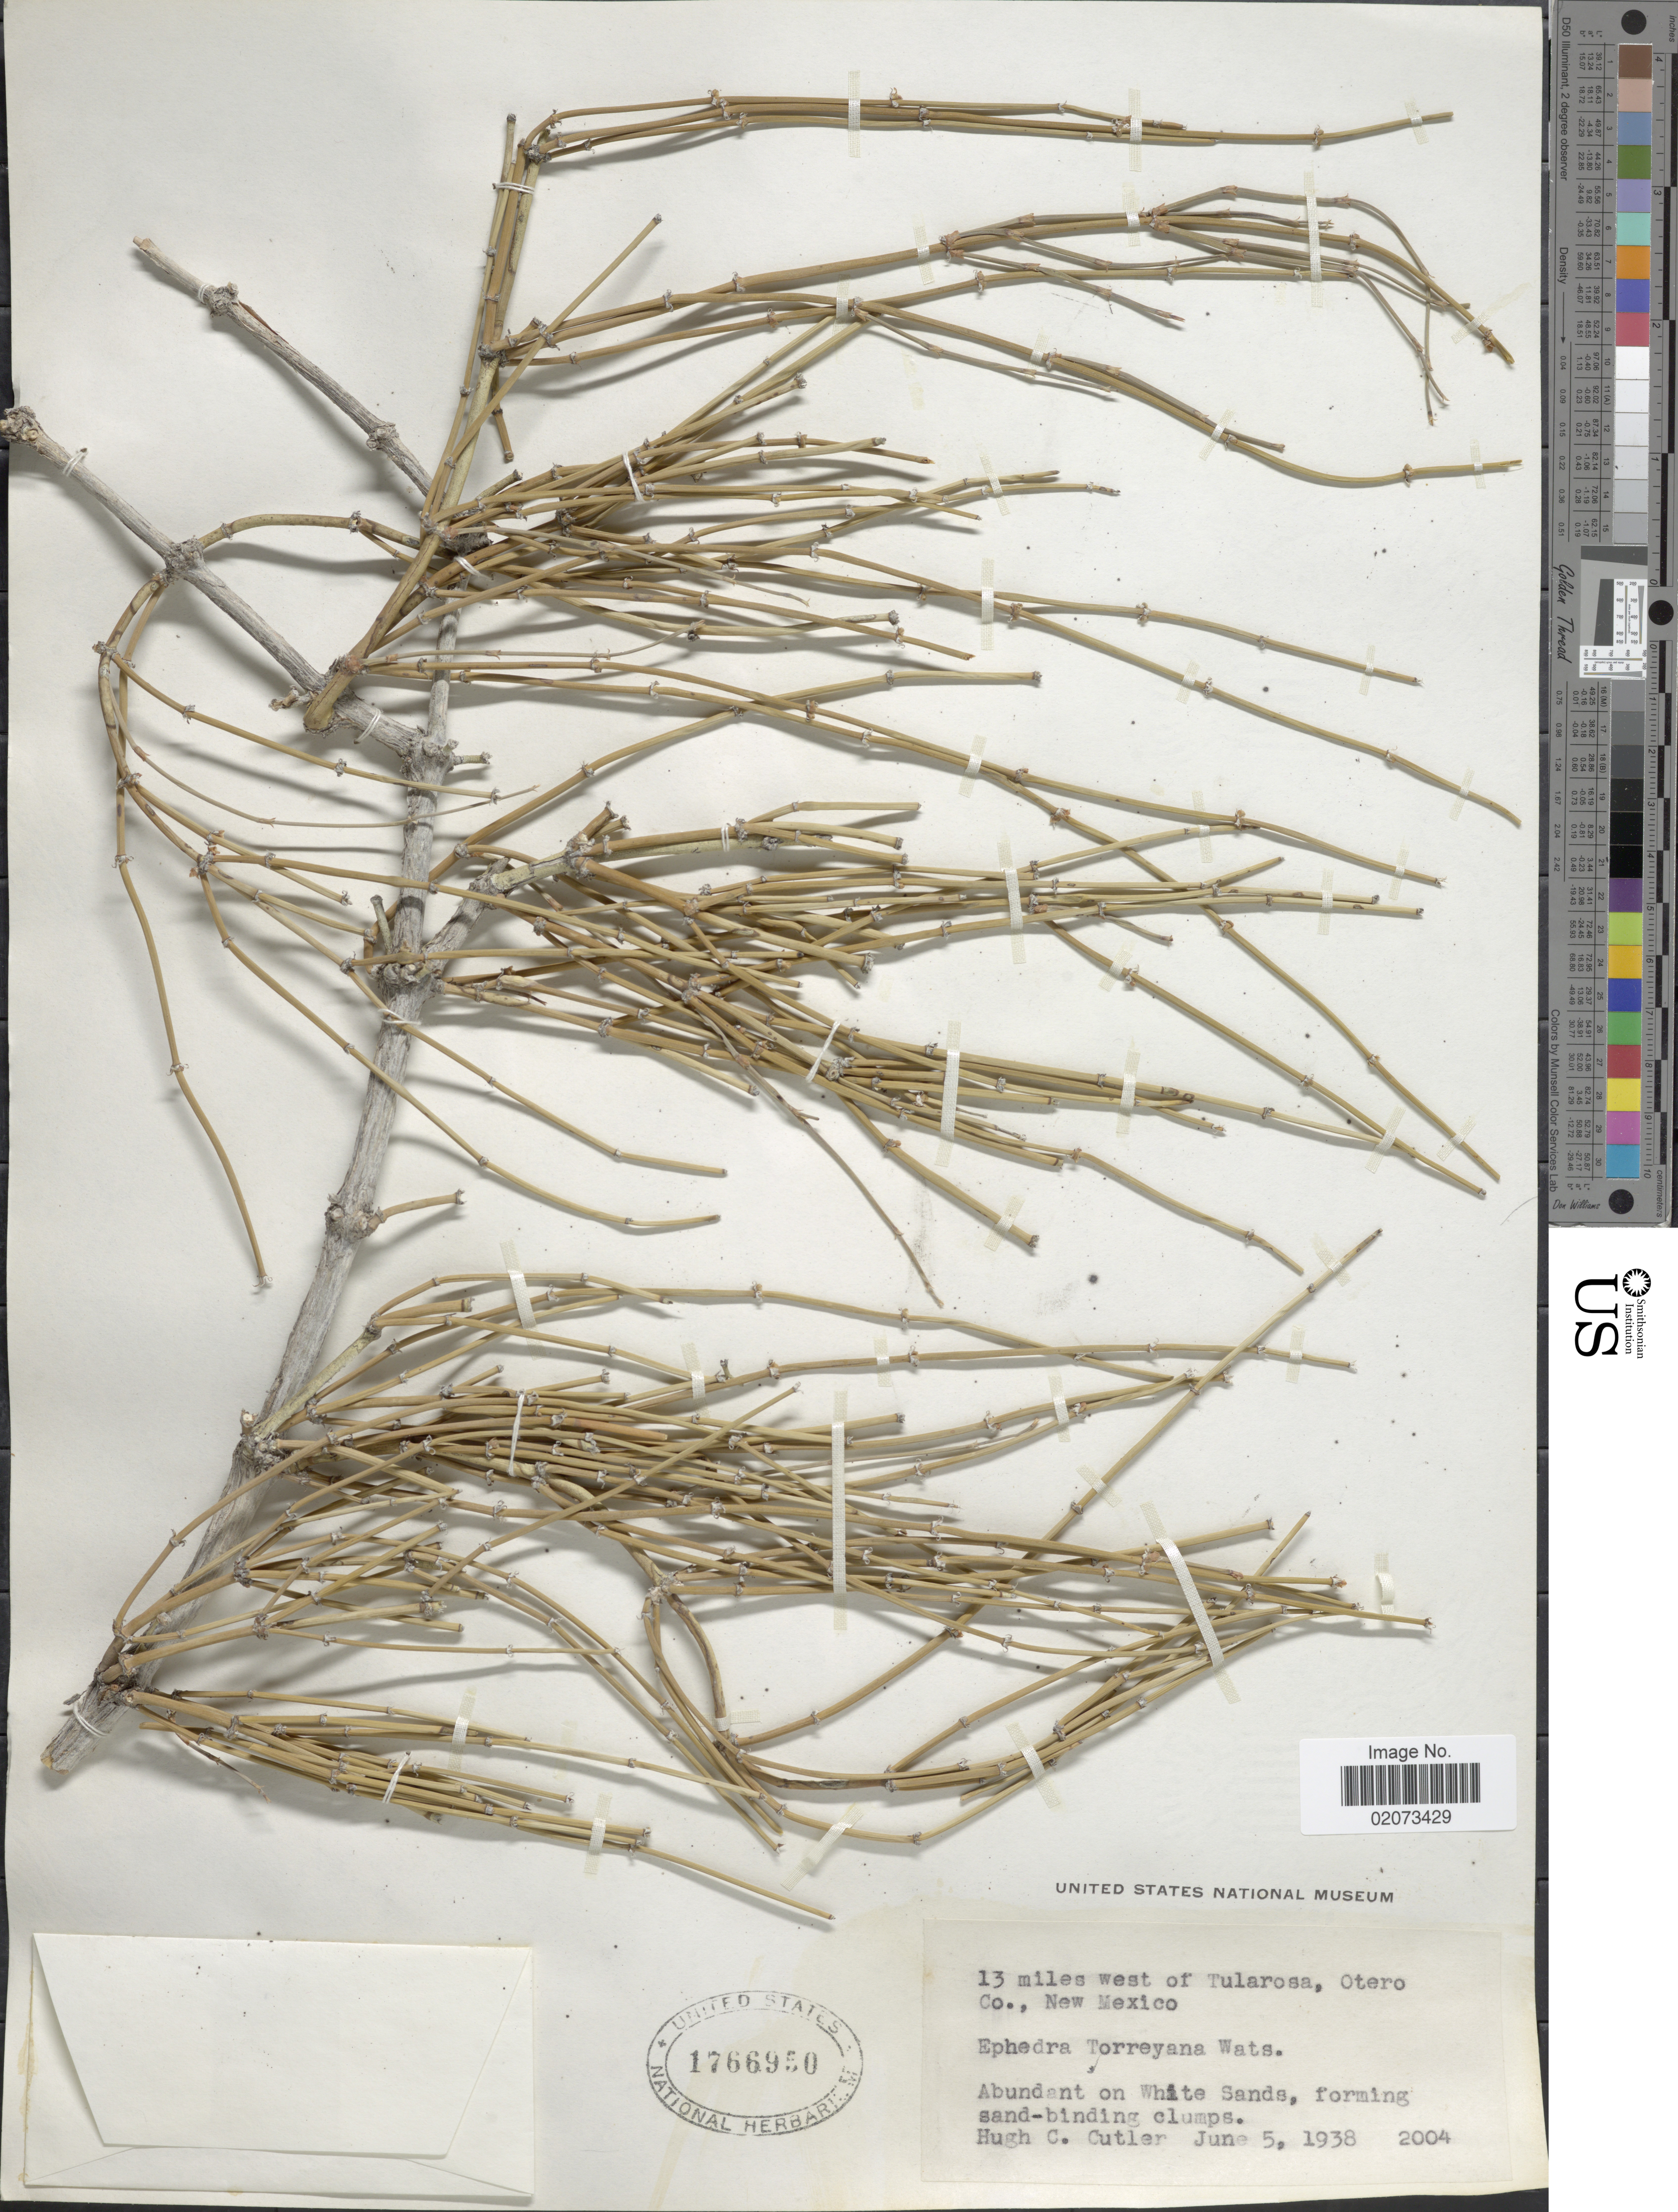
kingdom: Plantae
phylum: Tracheophyta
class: Gnetopsida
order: Ephedrales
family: Ephedraceae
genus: Ephedra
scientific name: Ephedra torreyana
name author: S. Watson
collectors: H. C. Cutler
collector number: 2004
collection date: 1938-06-05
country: United States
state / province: New Mexico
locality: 13 miles west of Tularosa, Otero Co., New Mexico.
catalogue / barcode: US 1766950